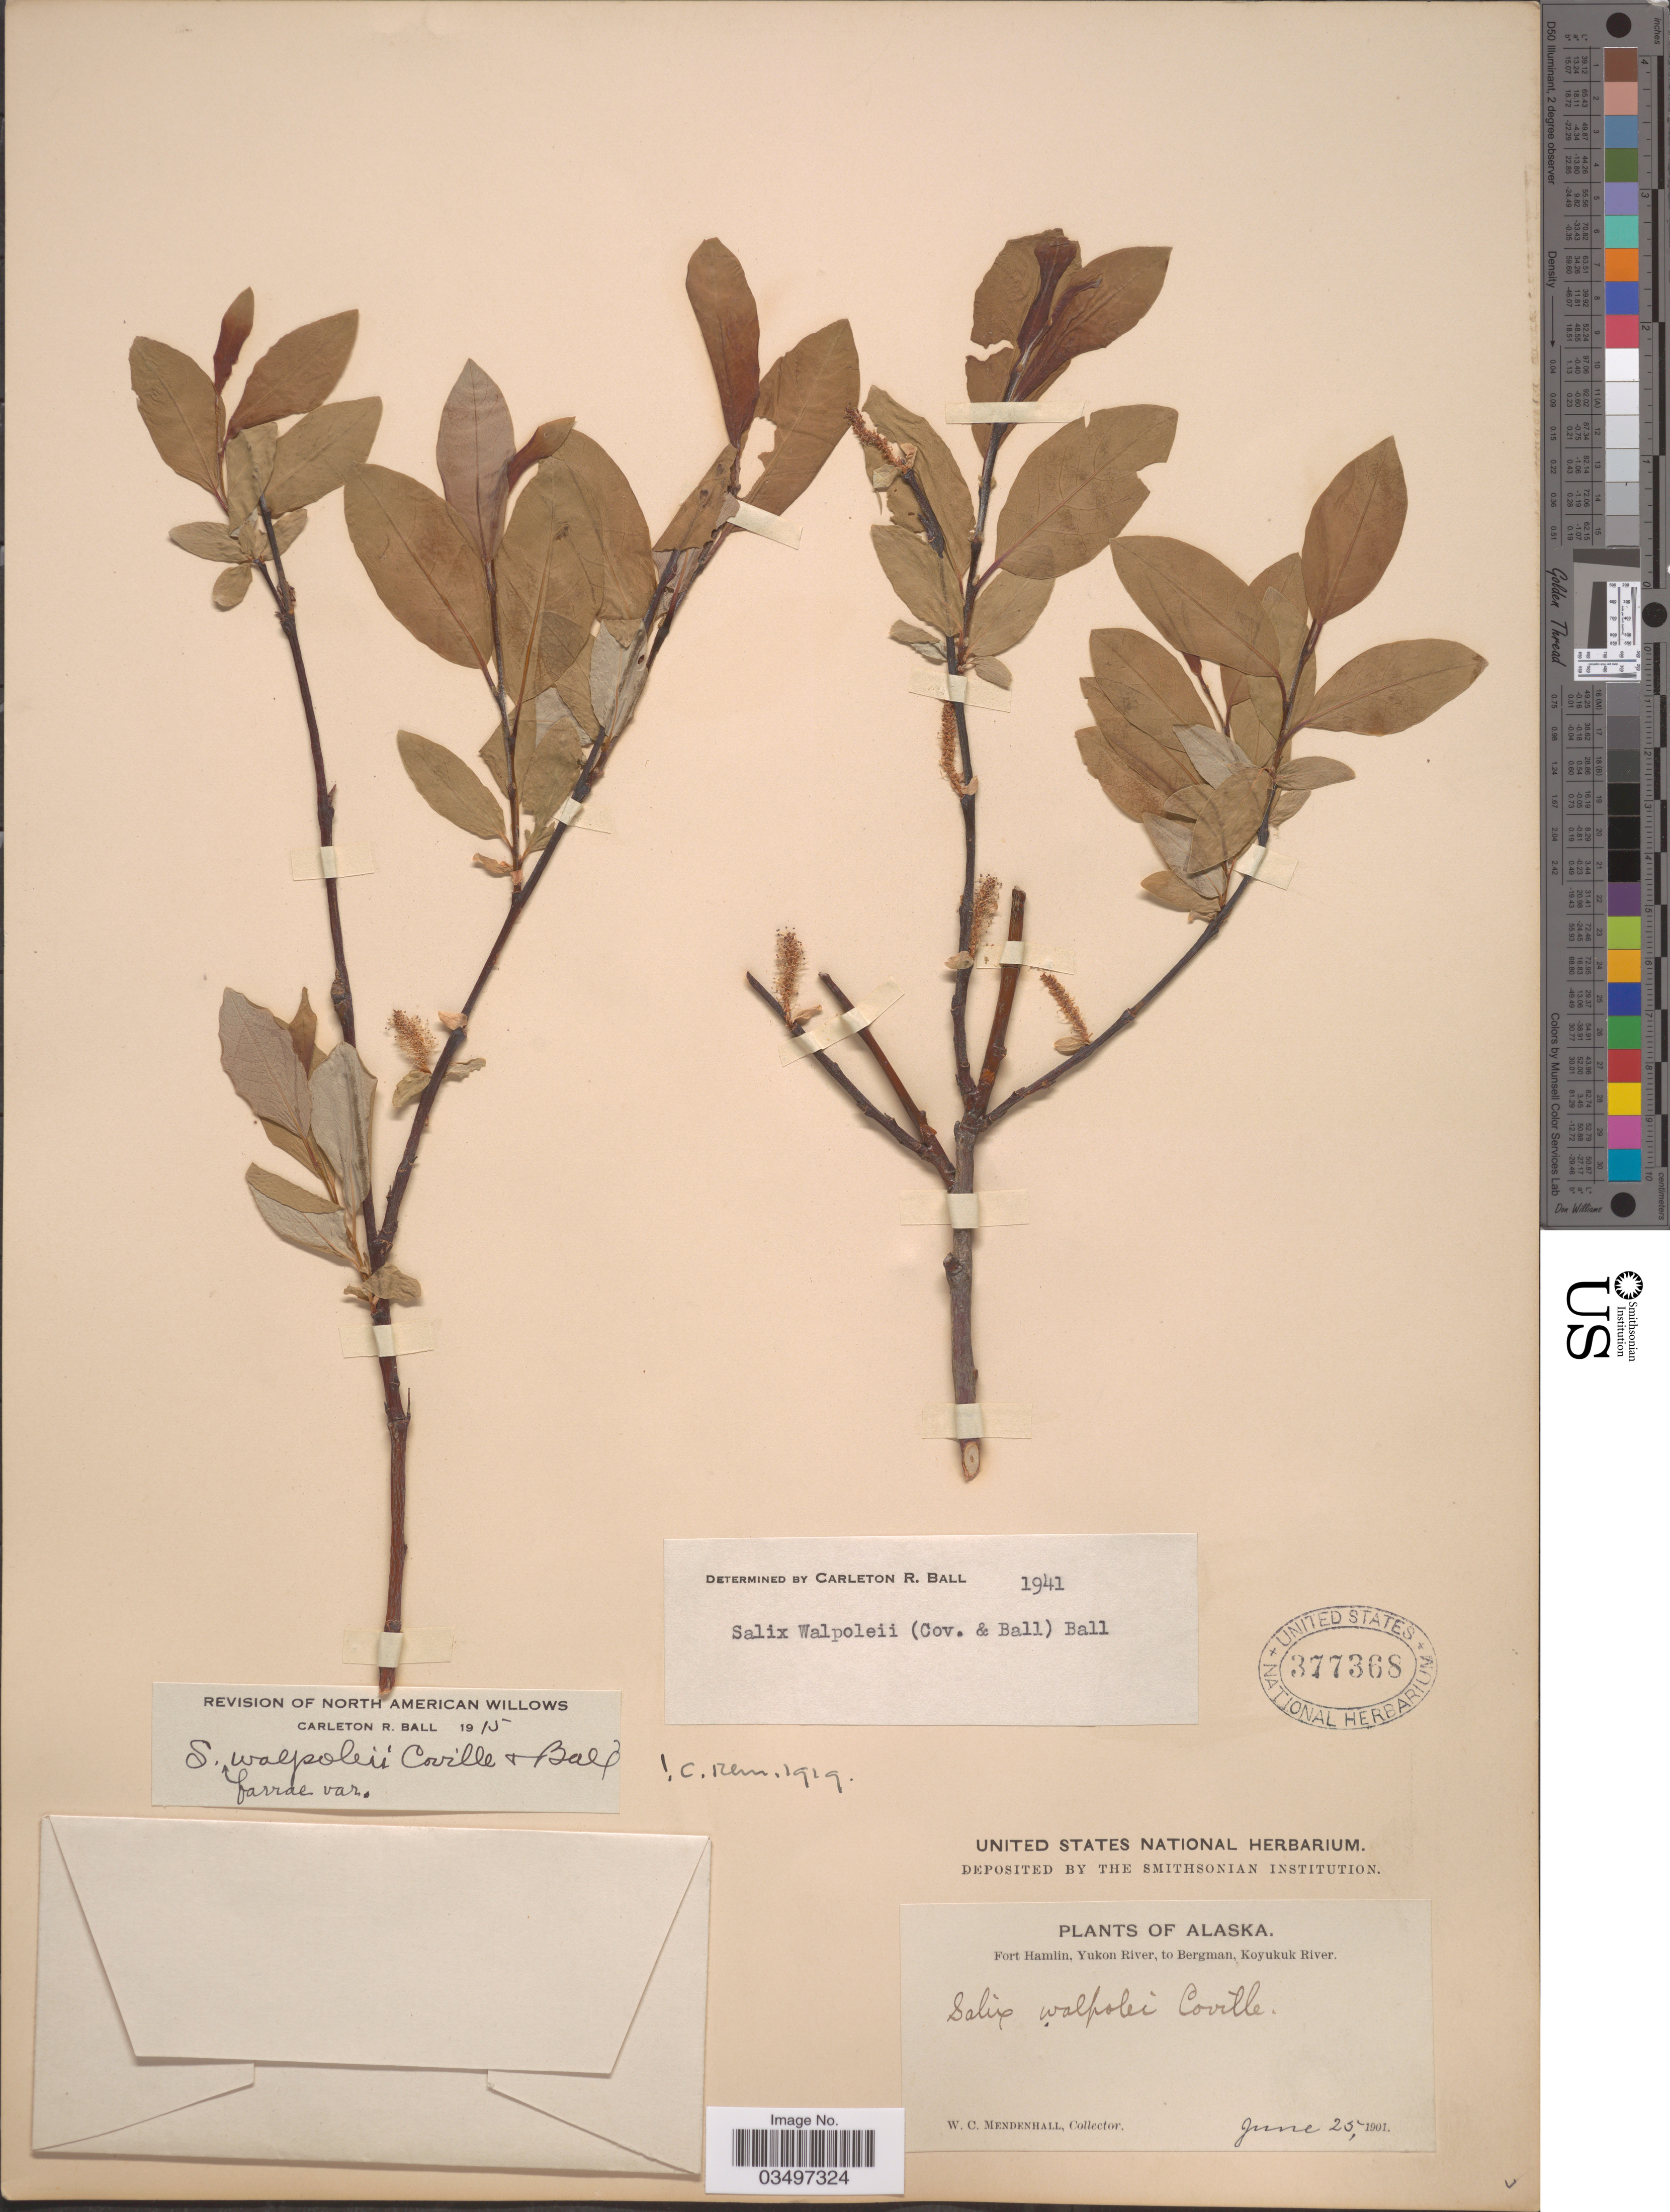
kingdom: Plantae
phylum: Tracheophyta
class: Magnoliopsida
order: Malpighiales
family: Salicaceae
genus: Salix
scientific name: Salix farrae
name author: C.R. Ball in Standl.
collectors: W. Mendenhall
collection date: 1901-06-25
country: United States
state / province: Alaska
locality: Fort Hamlin, Yukon River, to Bergman, Koyukuk River.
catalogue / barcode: US 377368